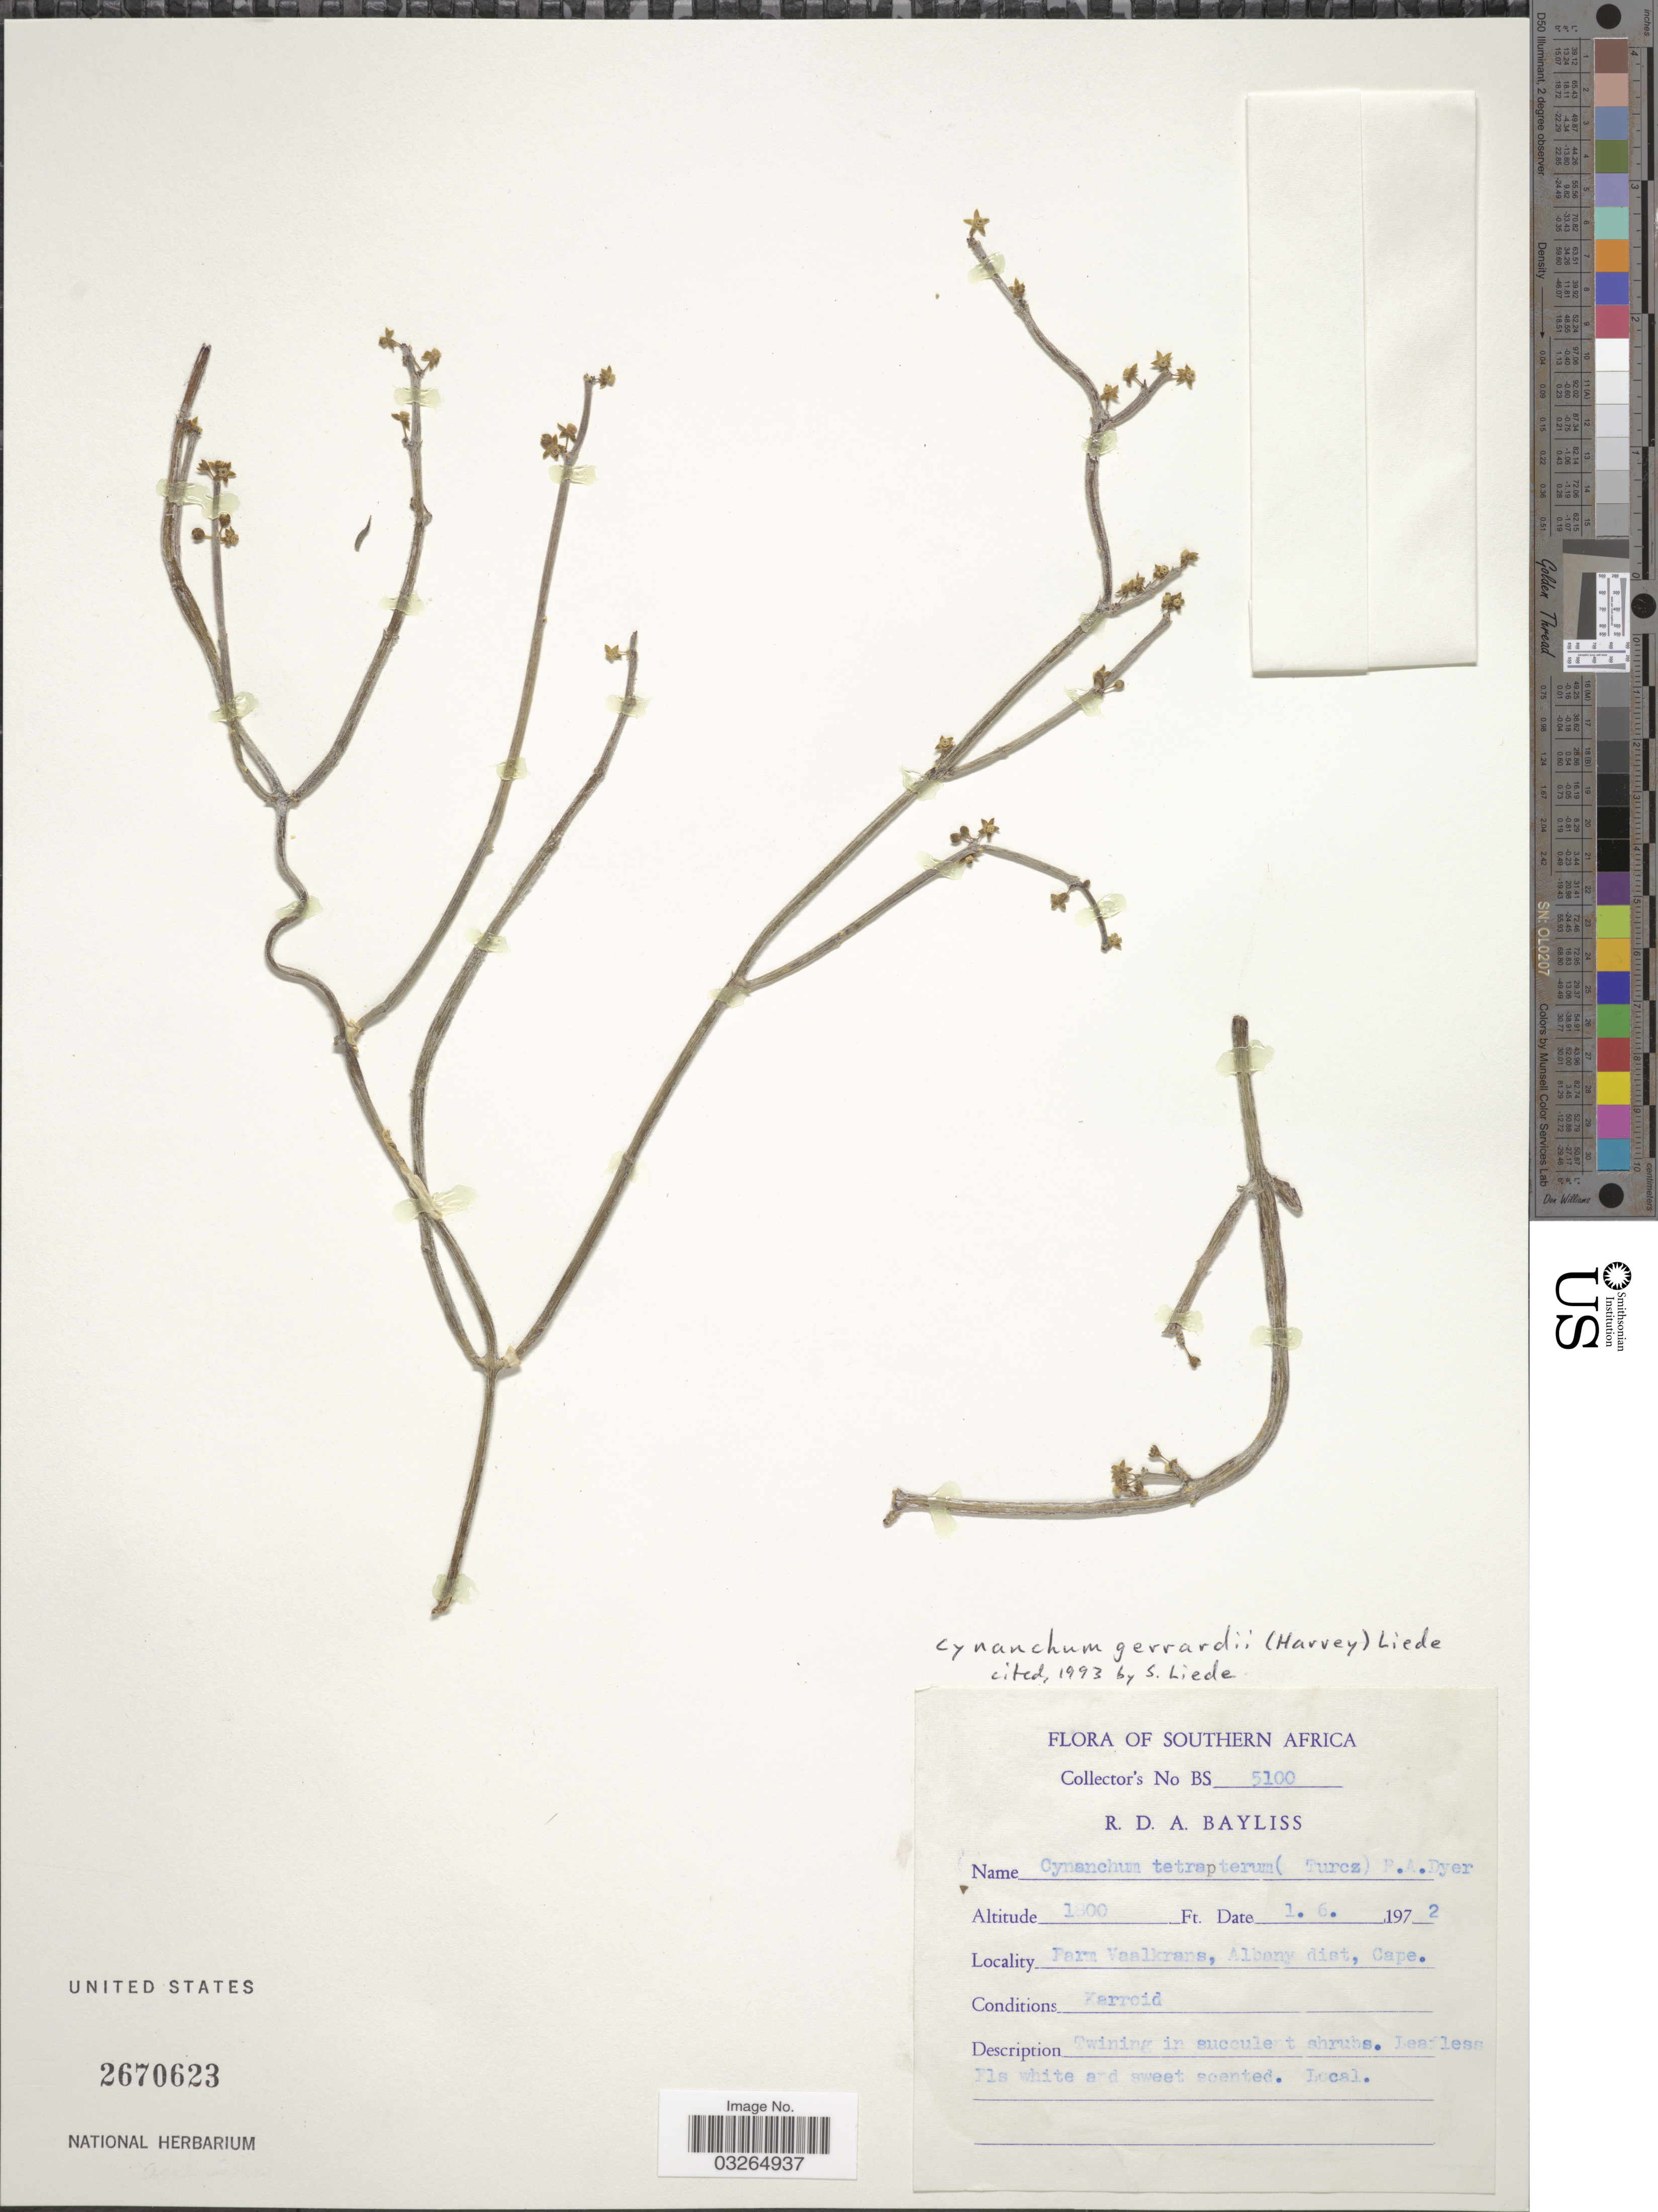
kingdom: Plantae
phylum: Tracheophyta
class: Magnoliopsida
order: Gentianales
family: Apocynaceae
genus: Cynanchum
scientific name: Cynanchum gerrardii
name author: (Harv.) Liede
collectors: R. Bayliss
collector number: BS5100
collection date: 1972-06-01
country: South Africa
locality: Southern Africa. Farm Vaalkrans, Albany dist, Cape.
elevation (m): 549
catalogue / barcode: US 2670623